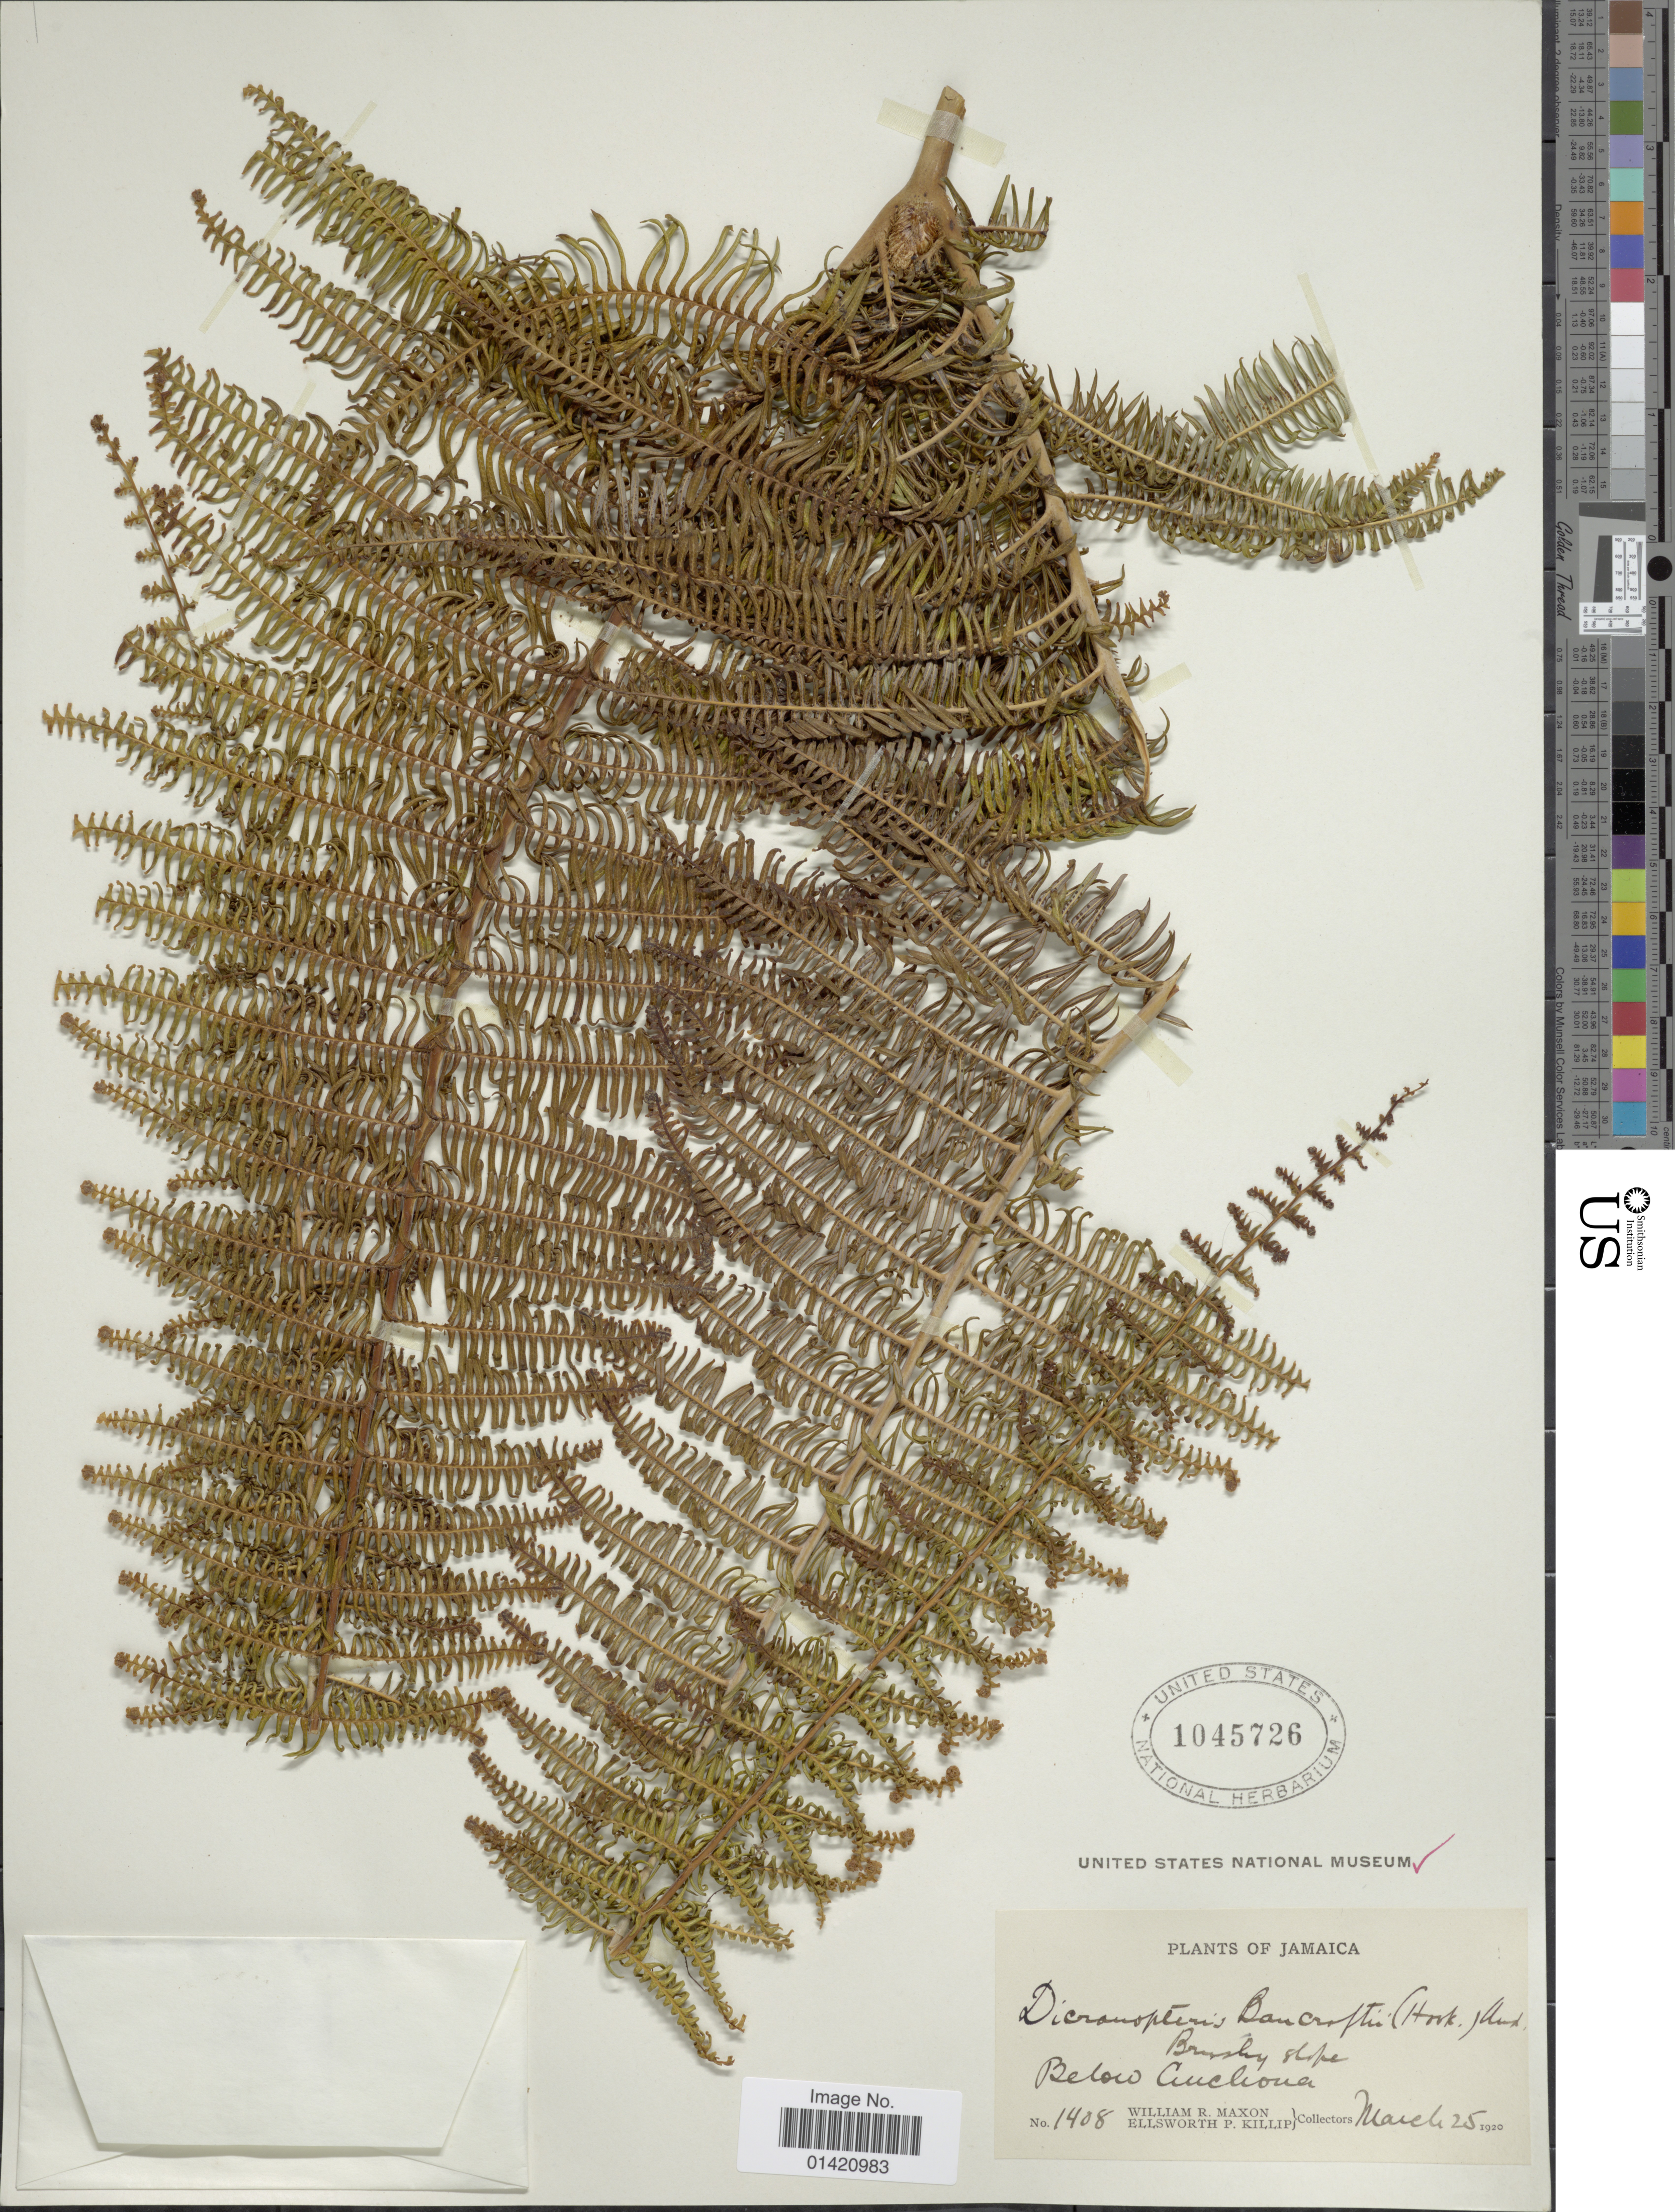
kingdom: Plantae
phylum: Tracheophyta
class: Polypodiopsida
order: Gleicheniales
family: Gleicheniaceae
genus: Diplopterygium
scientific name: Diplopterygium bancroftii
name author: (Hook.) A.R. Sm.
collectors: W. R. Maxon & E. P. Killip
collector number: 1408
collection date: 1920-03-25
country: Jamaica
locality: Below Cinchona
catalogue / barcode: US 1045726